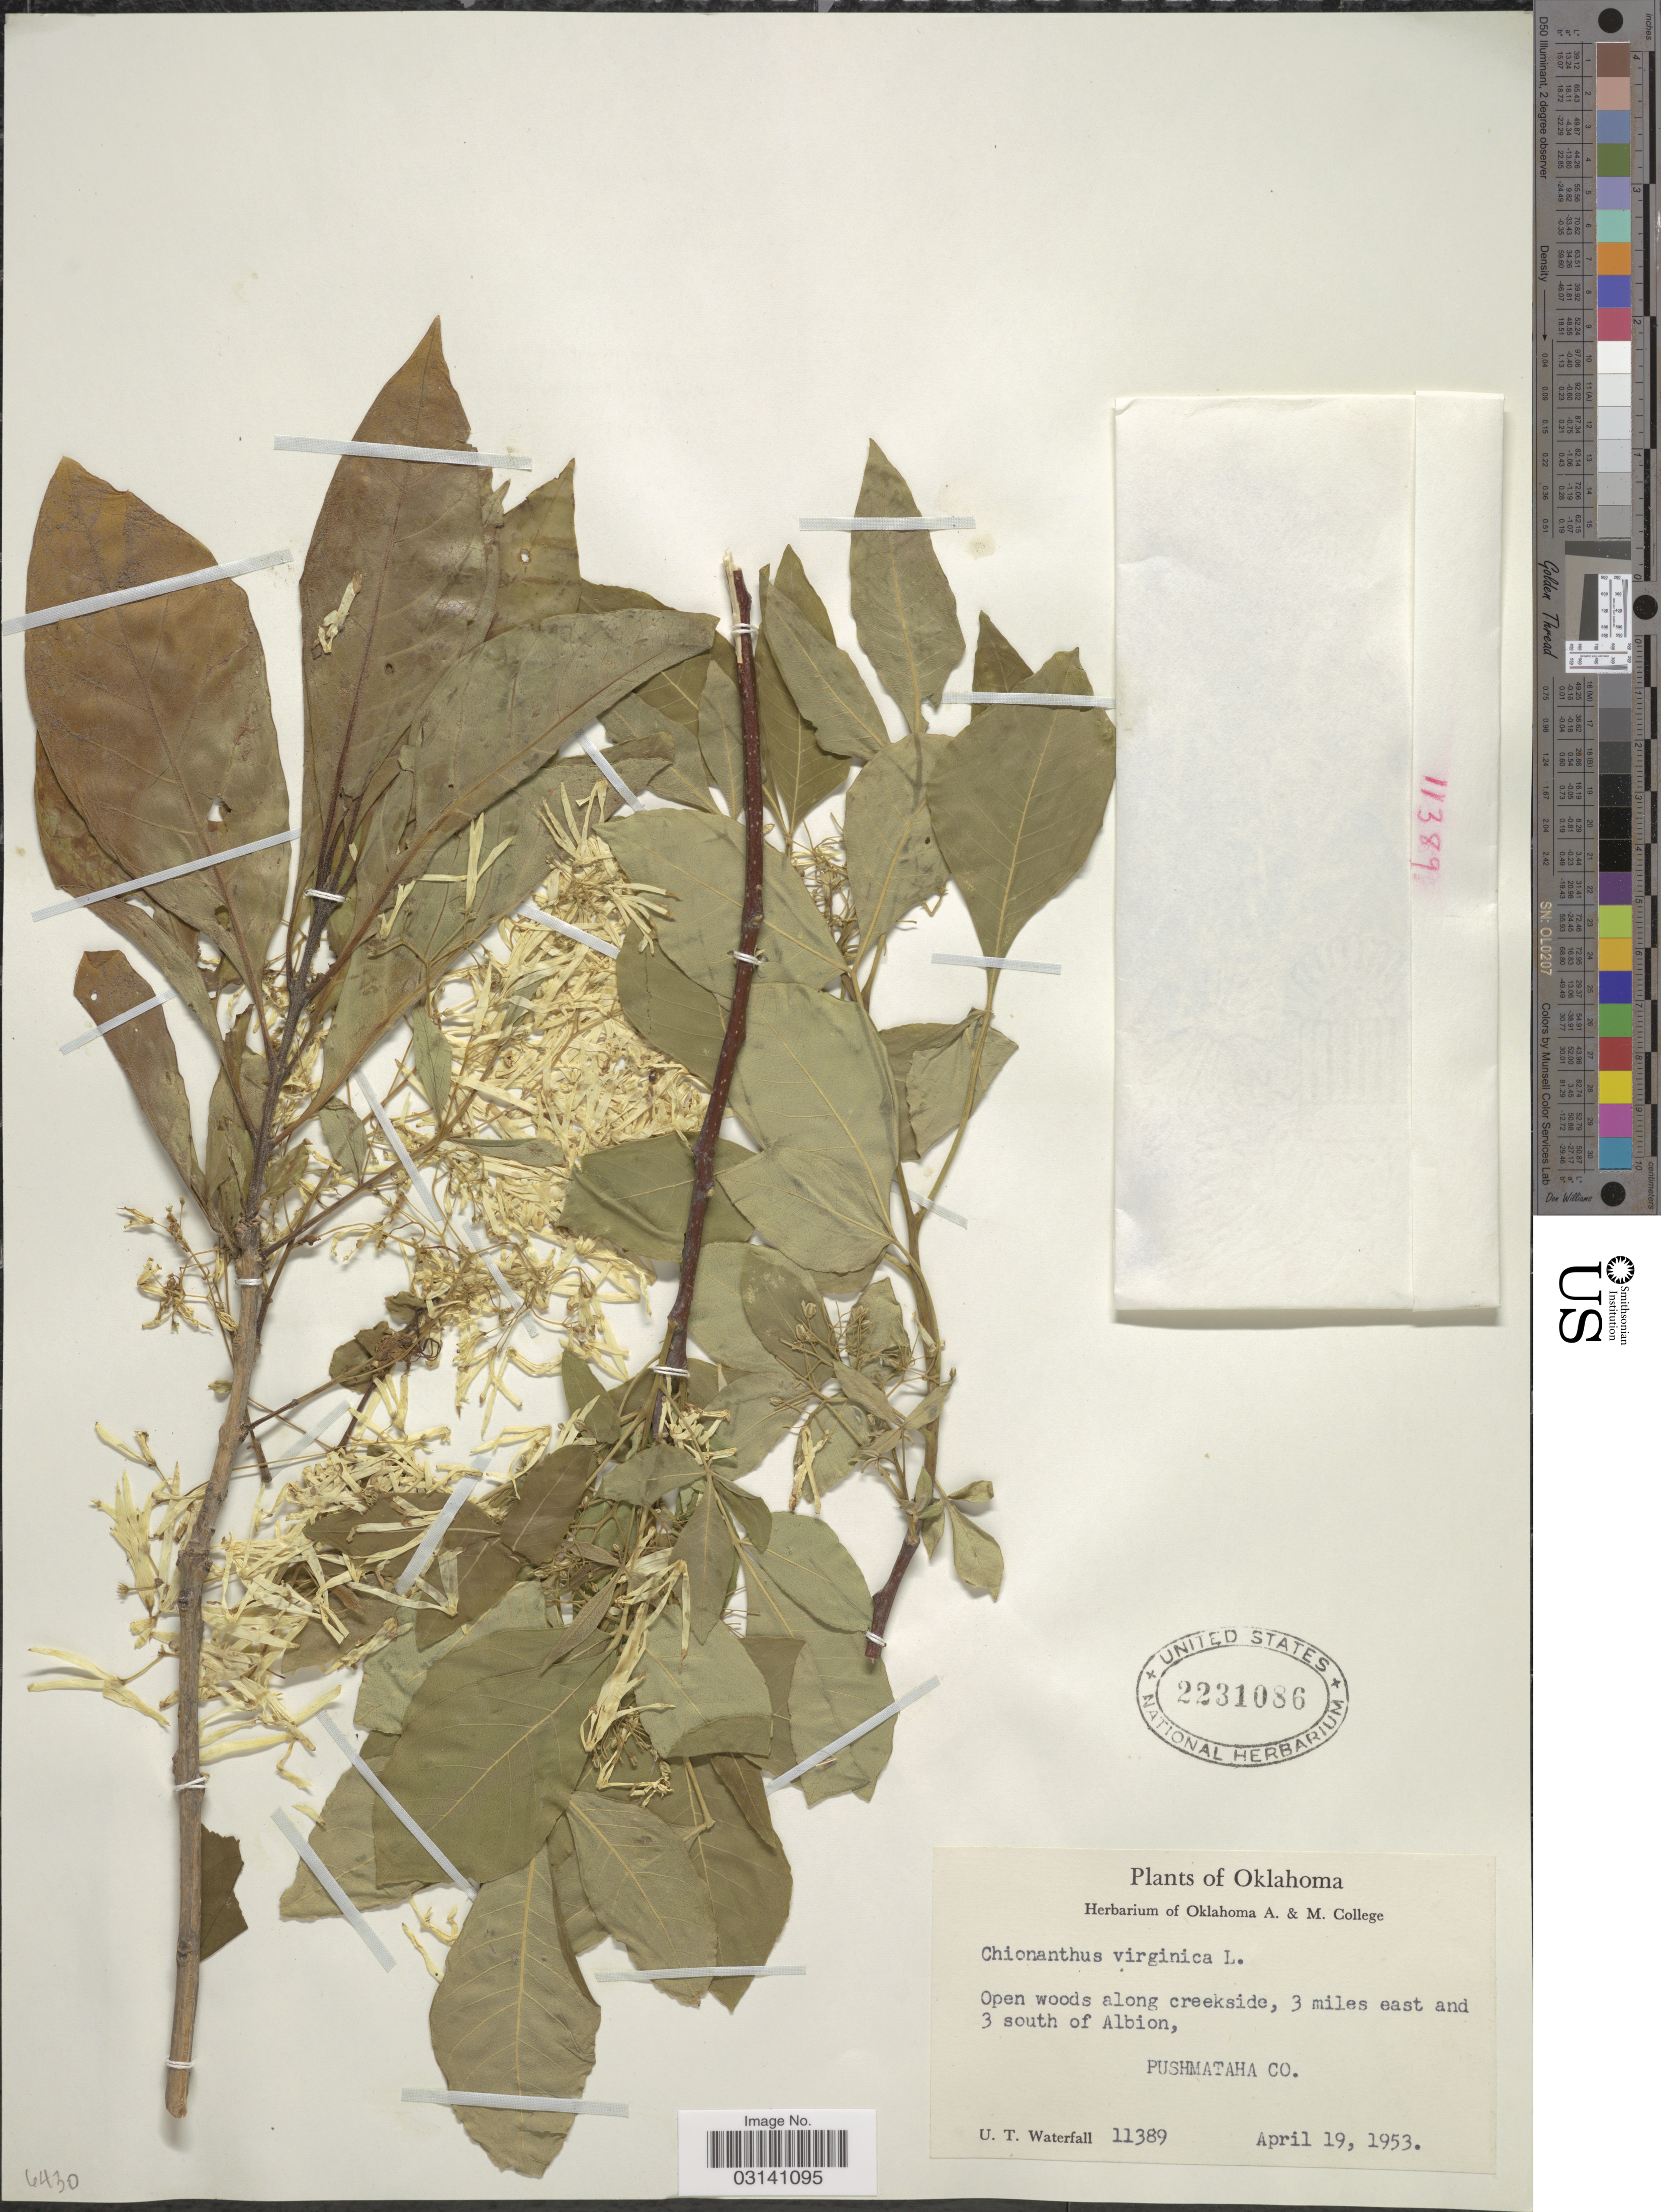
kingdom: Plantae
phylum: Tracheophyta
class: Magnoliopsida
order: Lamiales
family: Oleaceae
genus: Chionanthus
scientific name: Chionanthus virginicus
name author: L.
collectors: U. T. Waterfall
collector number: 11389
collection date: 1953-04-19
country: United States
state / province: Oklahoma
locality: Open woods along creekside, 3 miles east and 3 south of Albion. Pushmataha Co.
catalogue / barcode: US 2231086